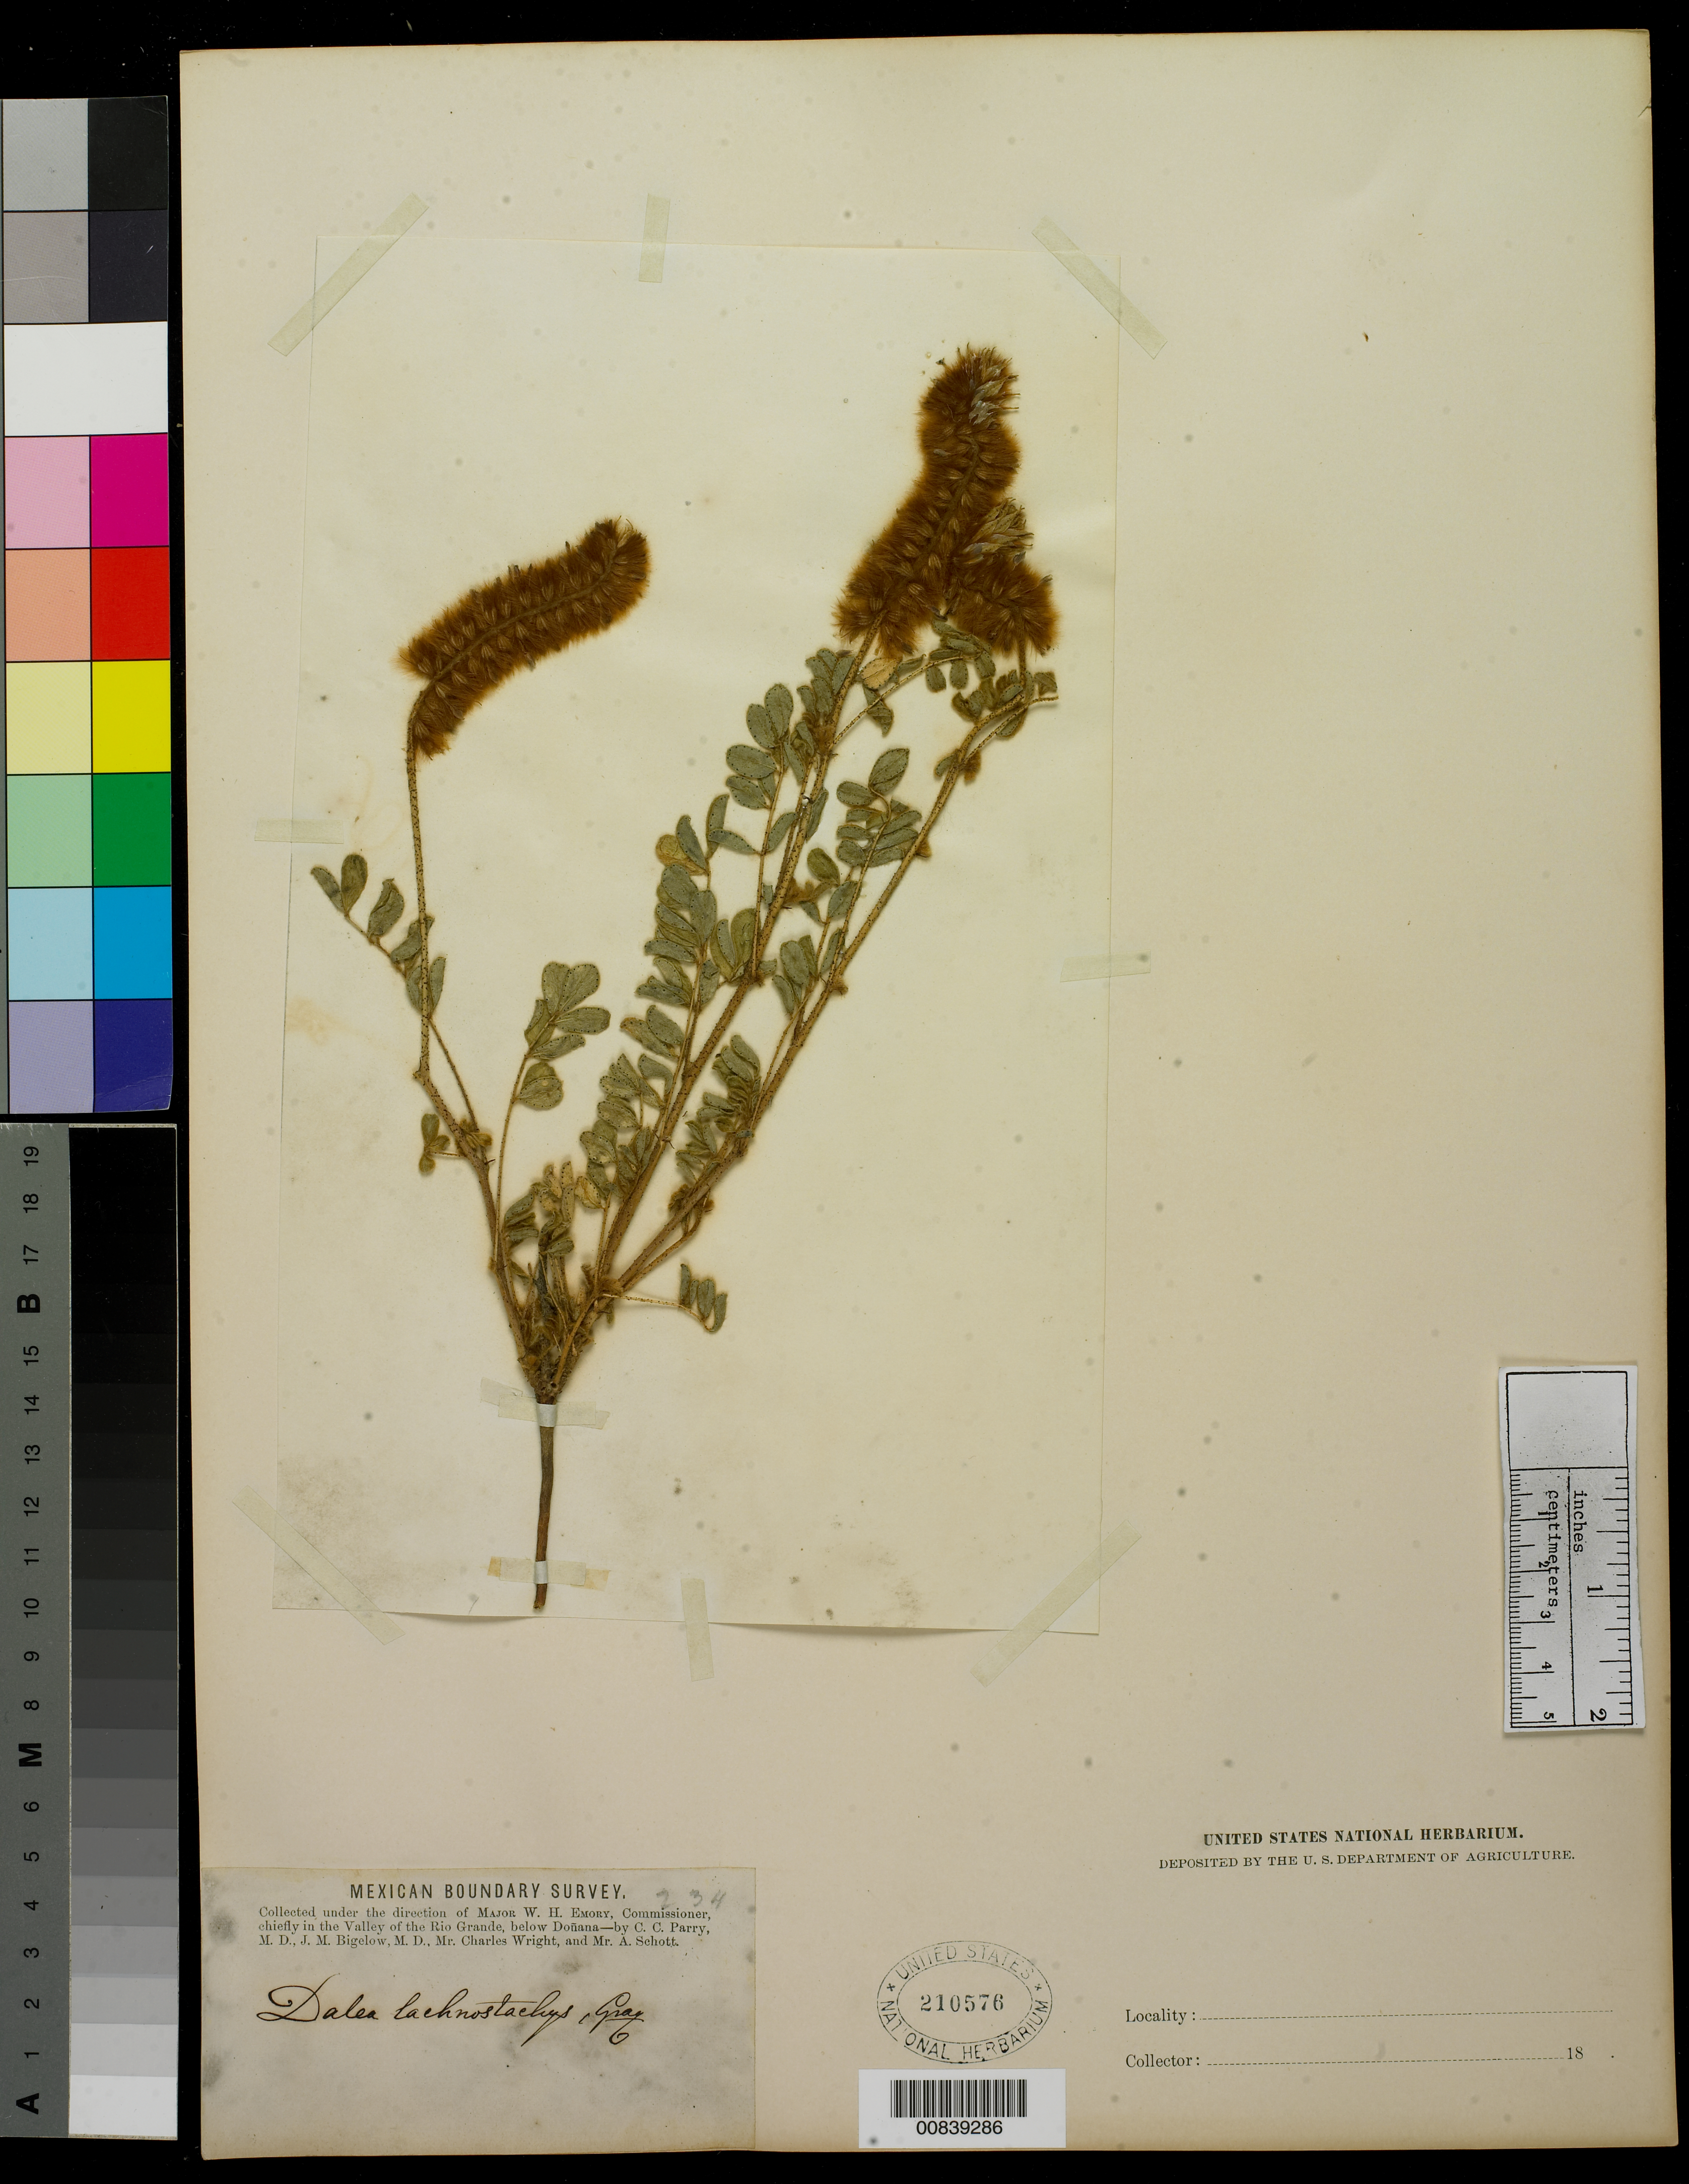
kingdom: Plantae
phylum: Tracheophyta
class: Magnoliopsida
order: Fabales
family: Fabaceae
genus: Dalea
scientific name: Dalea lachnostachys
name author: A. Gray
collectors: C. C. Parry, J. M. Bigelow, C. Wright & A. C. V. Schott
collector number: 234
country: United States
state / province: New Mexico / Texas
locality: Valley of the Rio Grande, below Doñana.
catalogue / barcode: US 210576